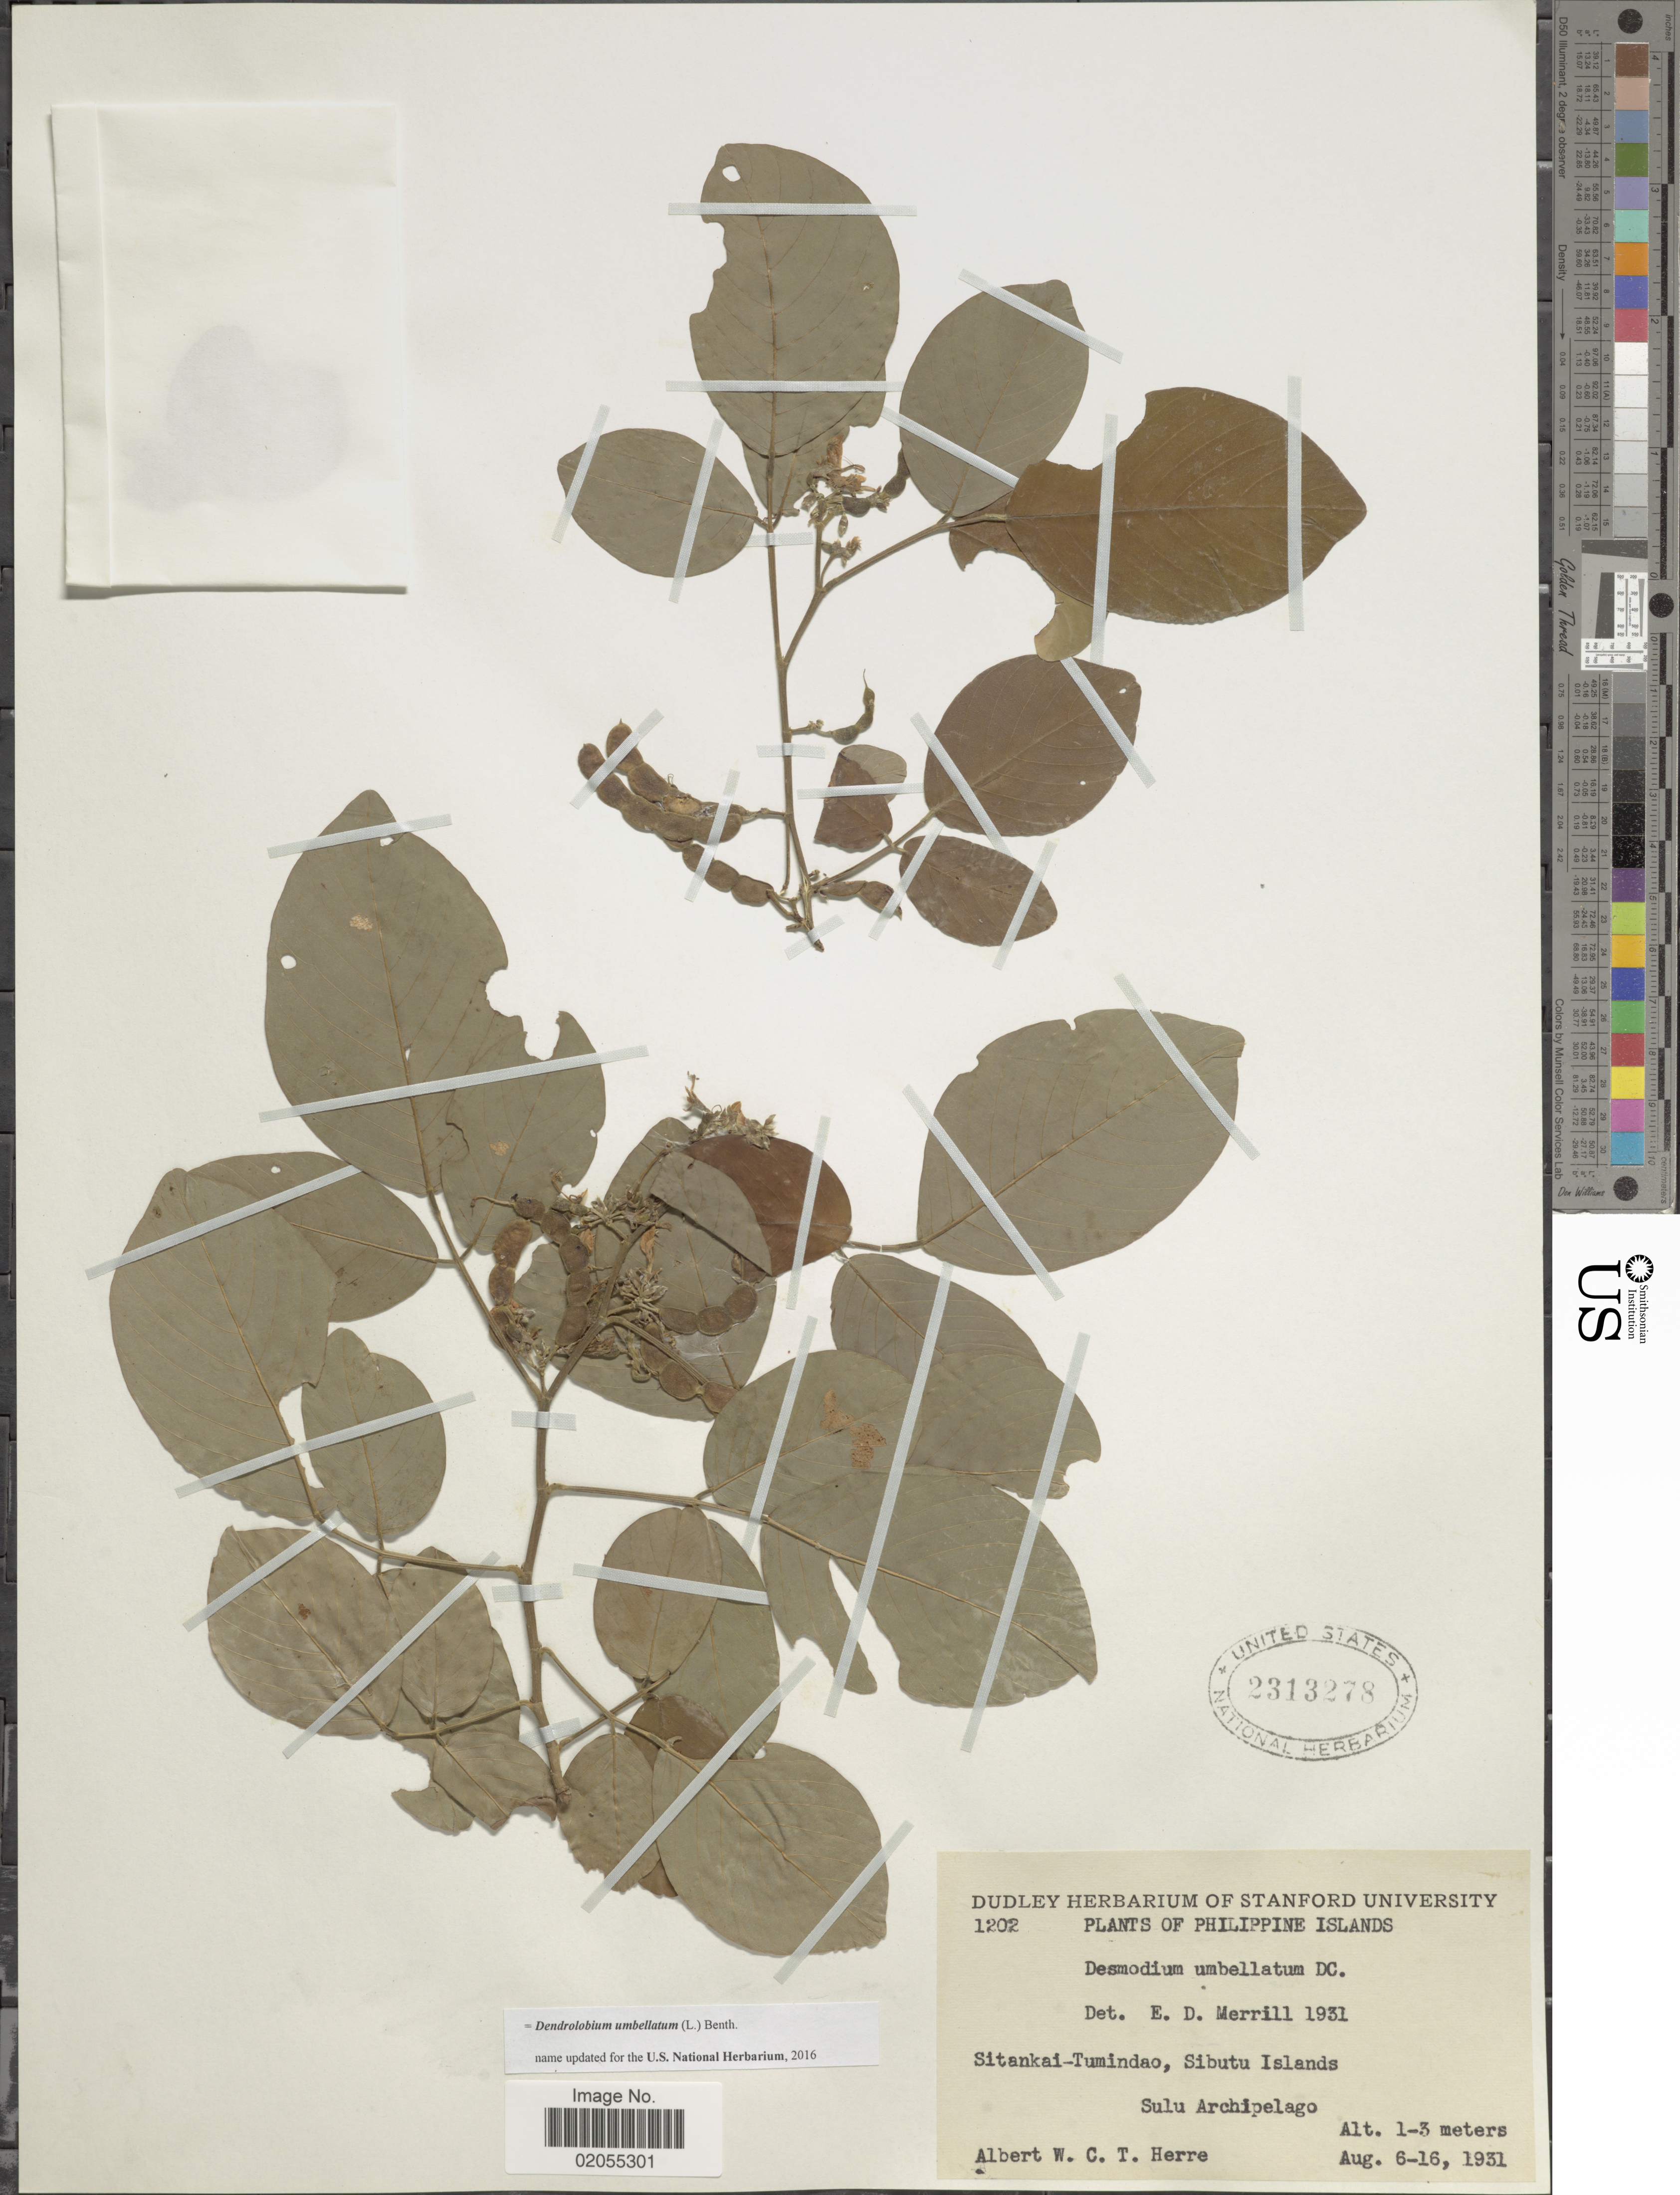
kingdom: Plantae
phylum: Tracheophyta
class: Magnoliopsida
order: Fabales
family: Fabaceae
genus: Dendrolobium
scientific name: Dendrolobium umbellatum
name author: (L.) Benth.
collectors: A. W. Herre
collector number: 1202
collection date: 1931-08-06/1931-08-16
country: Philippines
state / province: Muslim Mindanao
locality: Philippine Islands, Sitankai-Tumindao, Sibutu Islands, Sulu Archipelago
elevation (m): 1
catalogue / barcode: US 2313278